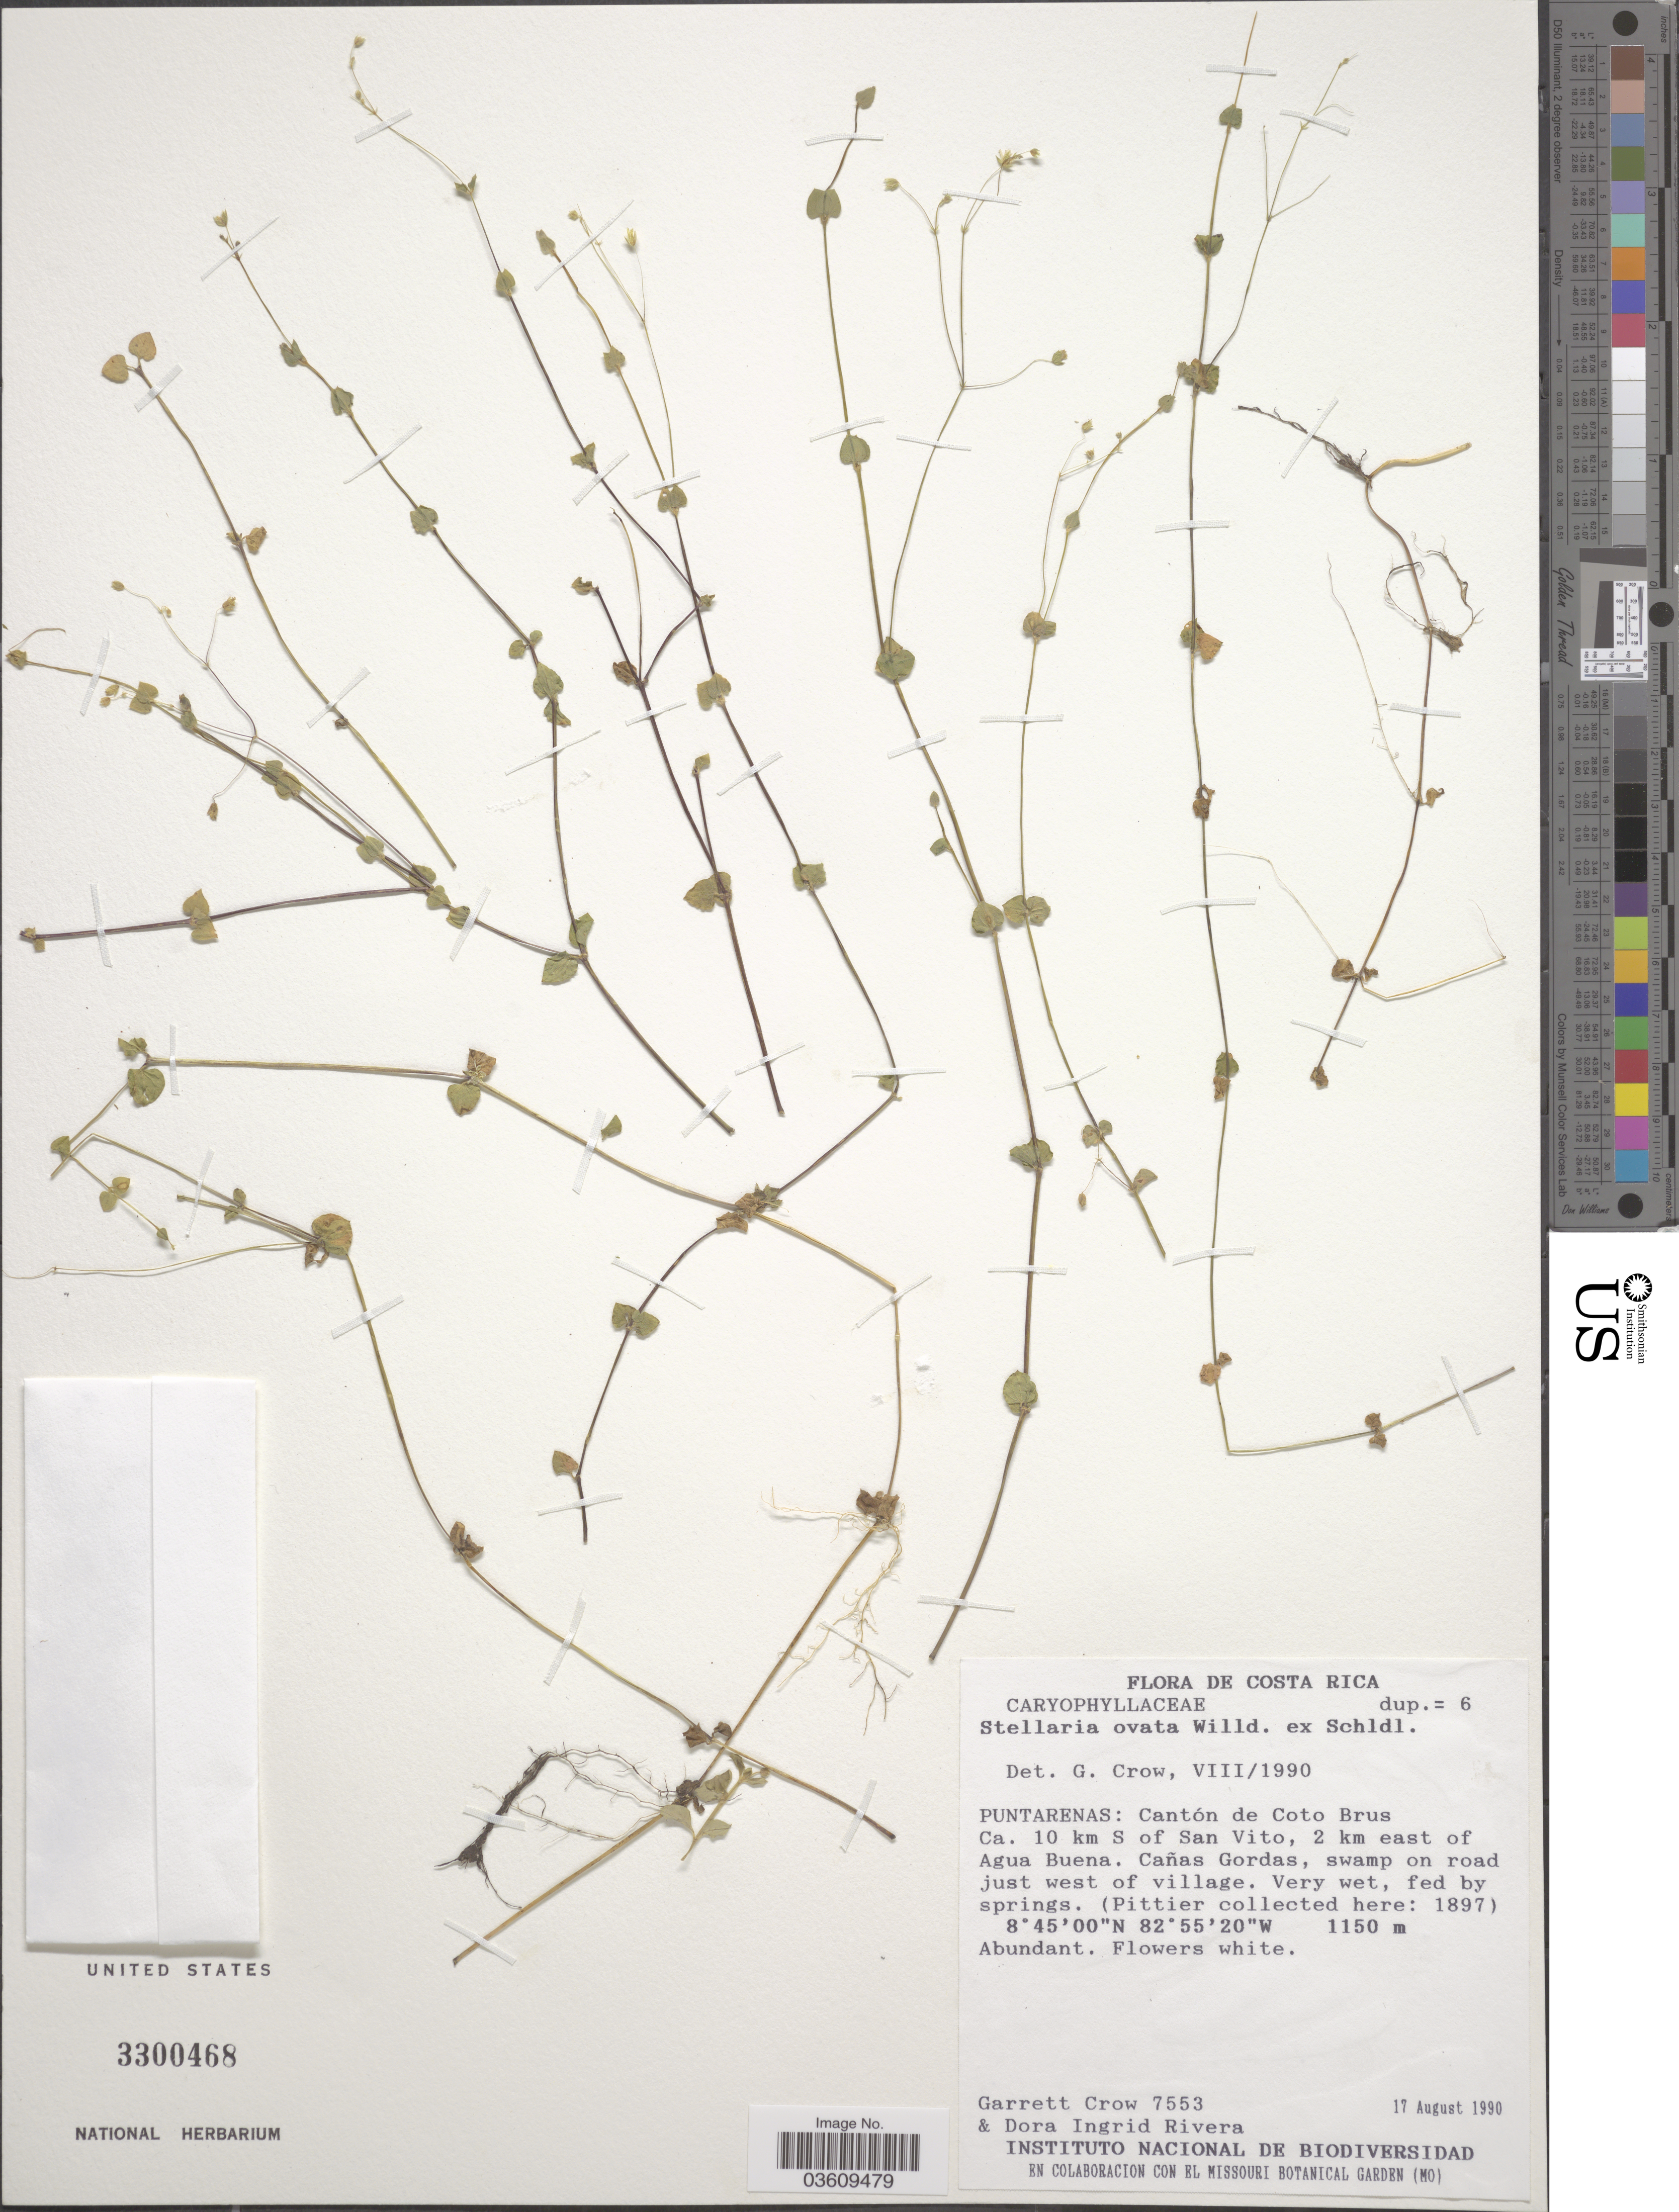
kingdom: Plantae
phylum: Tracheophyta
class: Magnoliopsida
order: Caryophyllales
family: Caryophyllaceae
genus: Stellaria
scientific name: Stellaria ovata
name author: Willd.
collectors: G. E. Crow & D. I. Rivera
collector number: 7553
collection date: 1990-08-17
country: Costa Rica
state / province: Puntarenas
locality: Cantón de Coto Brus. Ca. 10 km S of San Vito, 2 km east of Agua Buena. Cañas Gordas, swamp on road just west of village.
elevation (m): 1150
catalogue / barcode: US 3300468